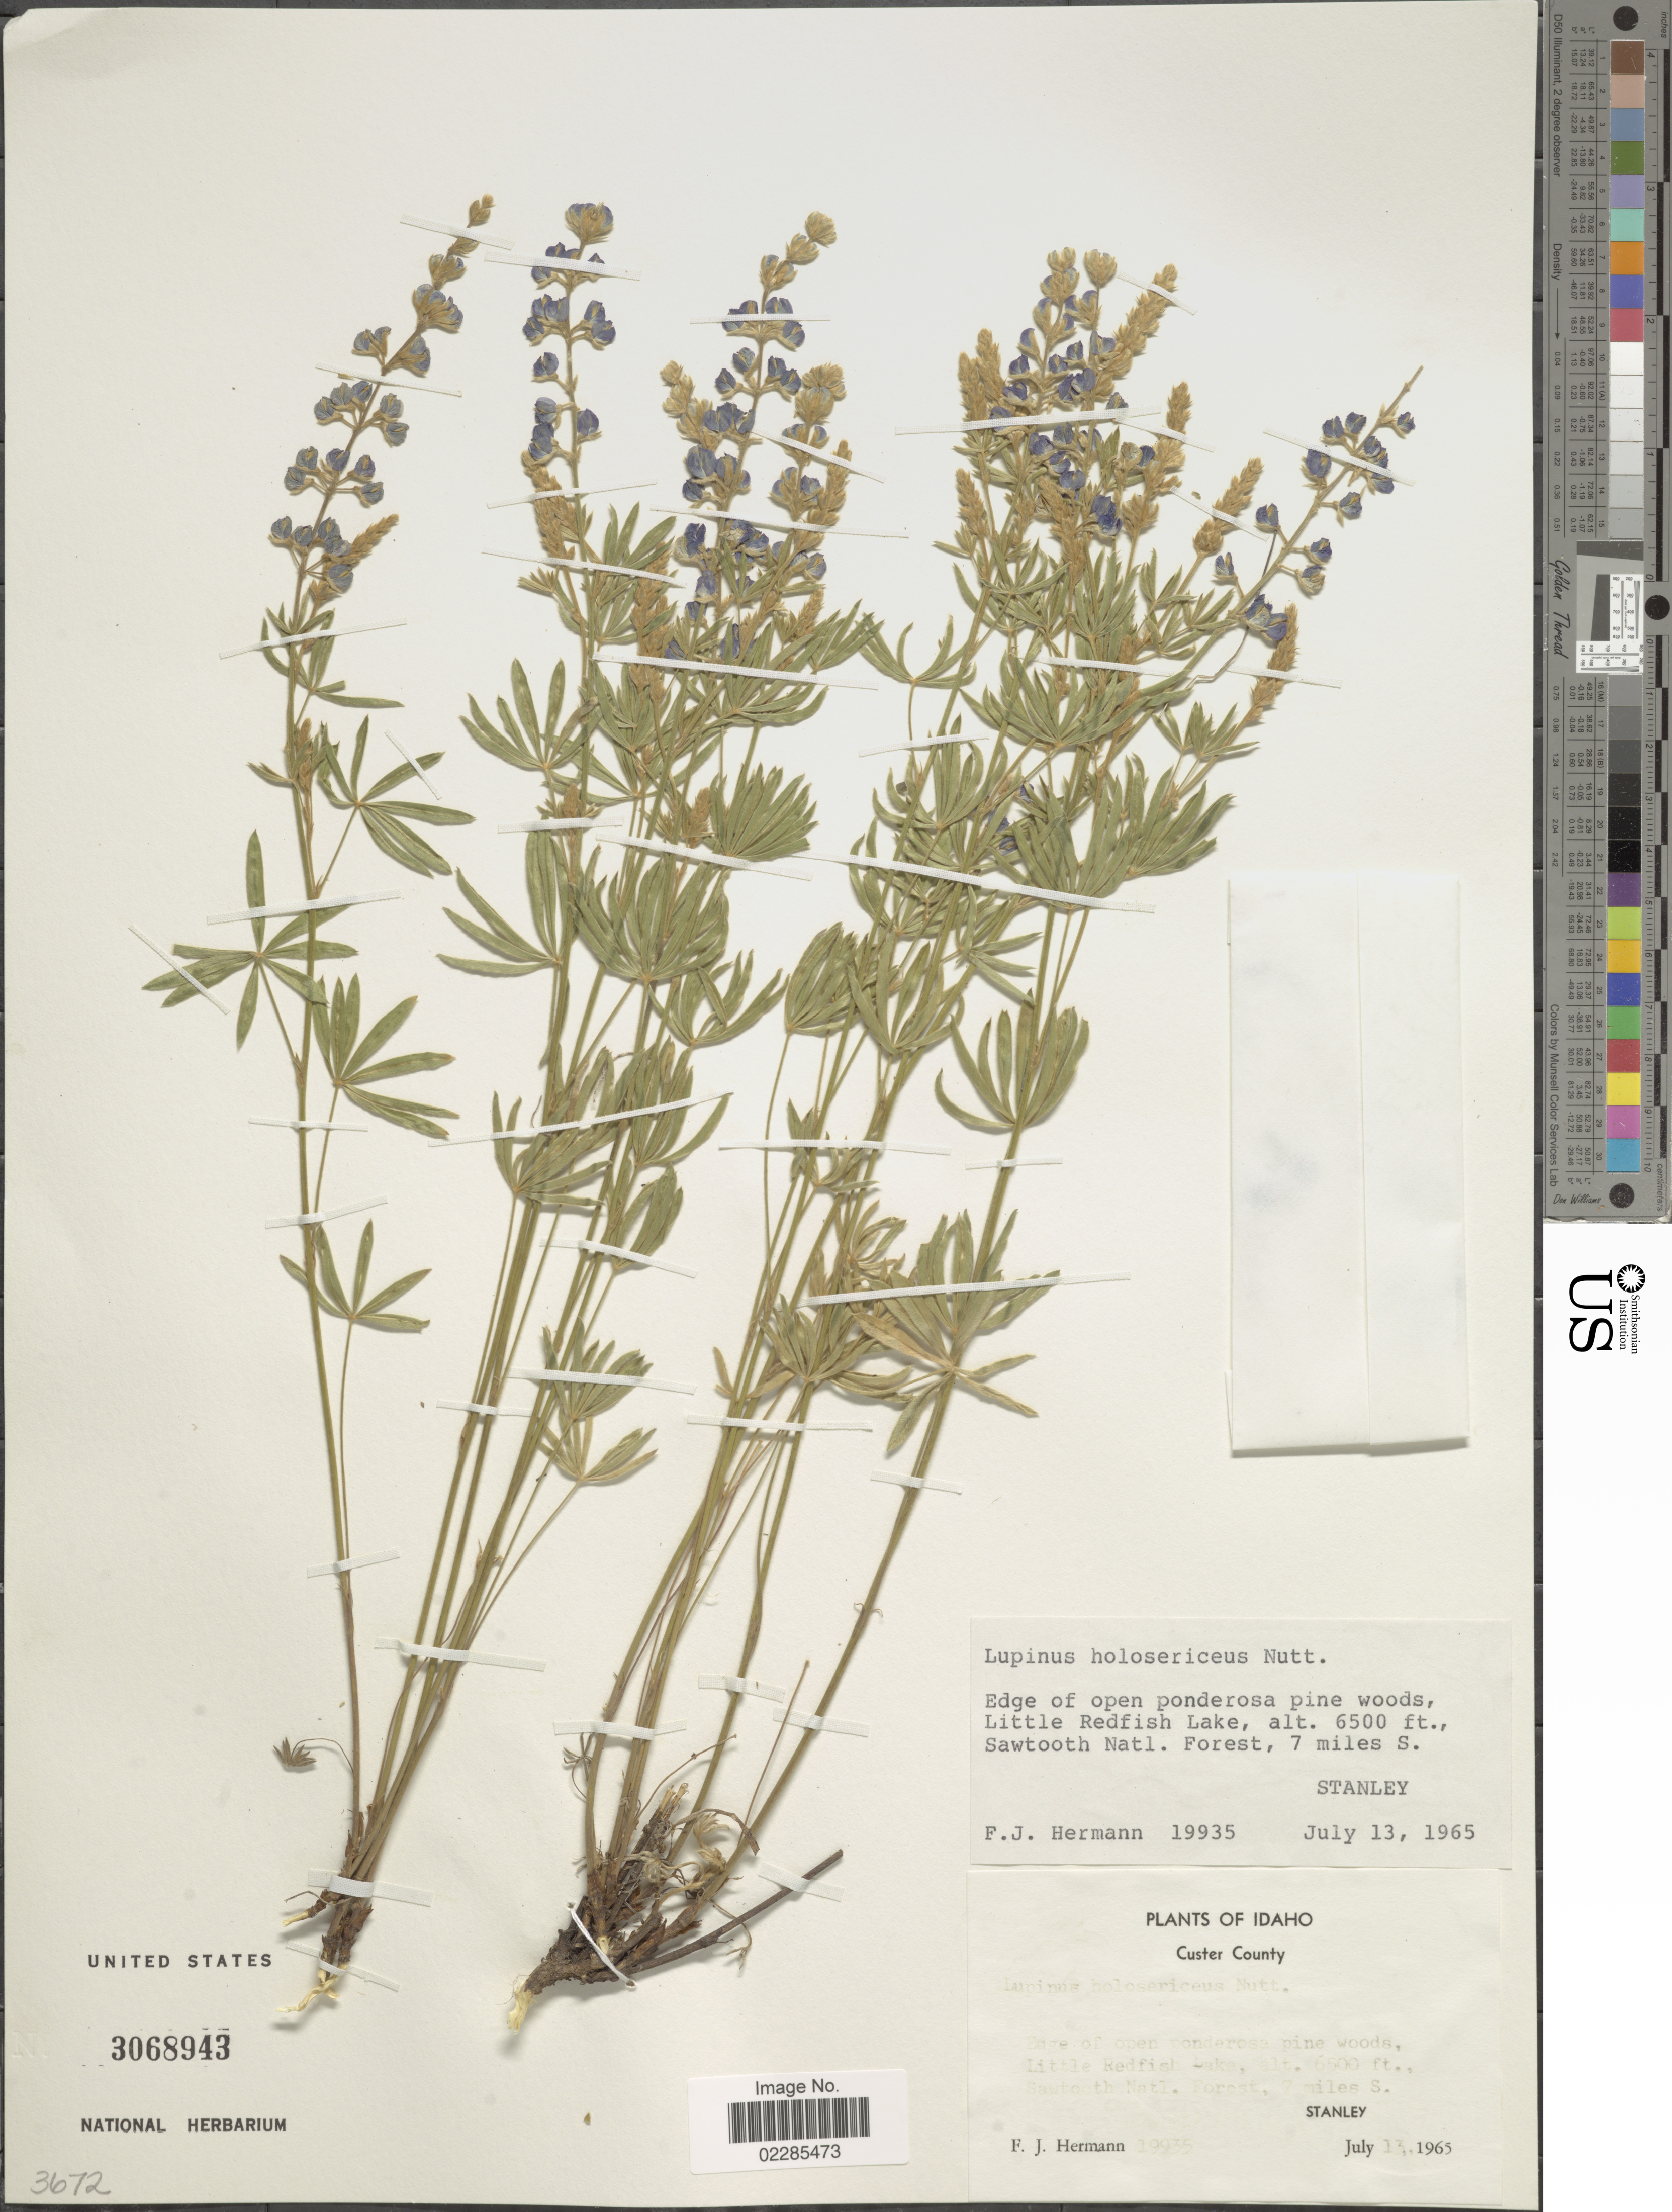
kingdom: Plantae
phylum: Tracheophyta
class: Magnoliopsida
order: Fabales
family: Fabaceae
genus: Lupinus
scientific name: Lupinus holosericeus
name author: Nutt.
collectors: F. J. Hermann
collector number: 19935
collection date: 1965-07-13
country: United States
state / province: Idaho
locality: Edge of open ponderosa pine woods, Little Redfish Lake, Sawtooth Natl. Forest, 7 miles S. Stanley, Custer County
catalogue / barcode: US 3068943